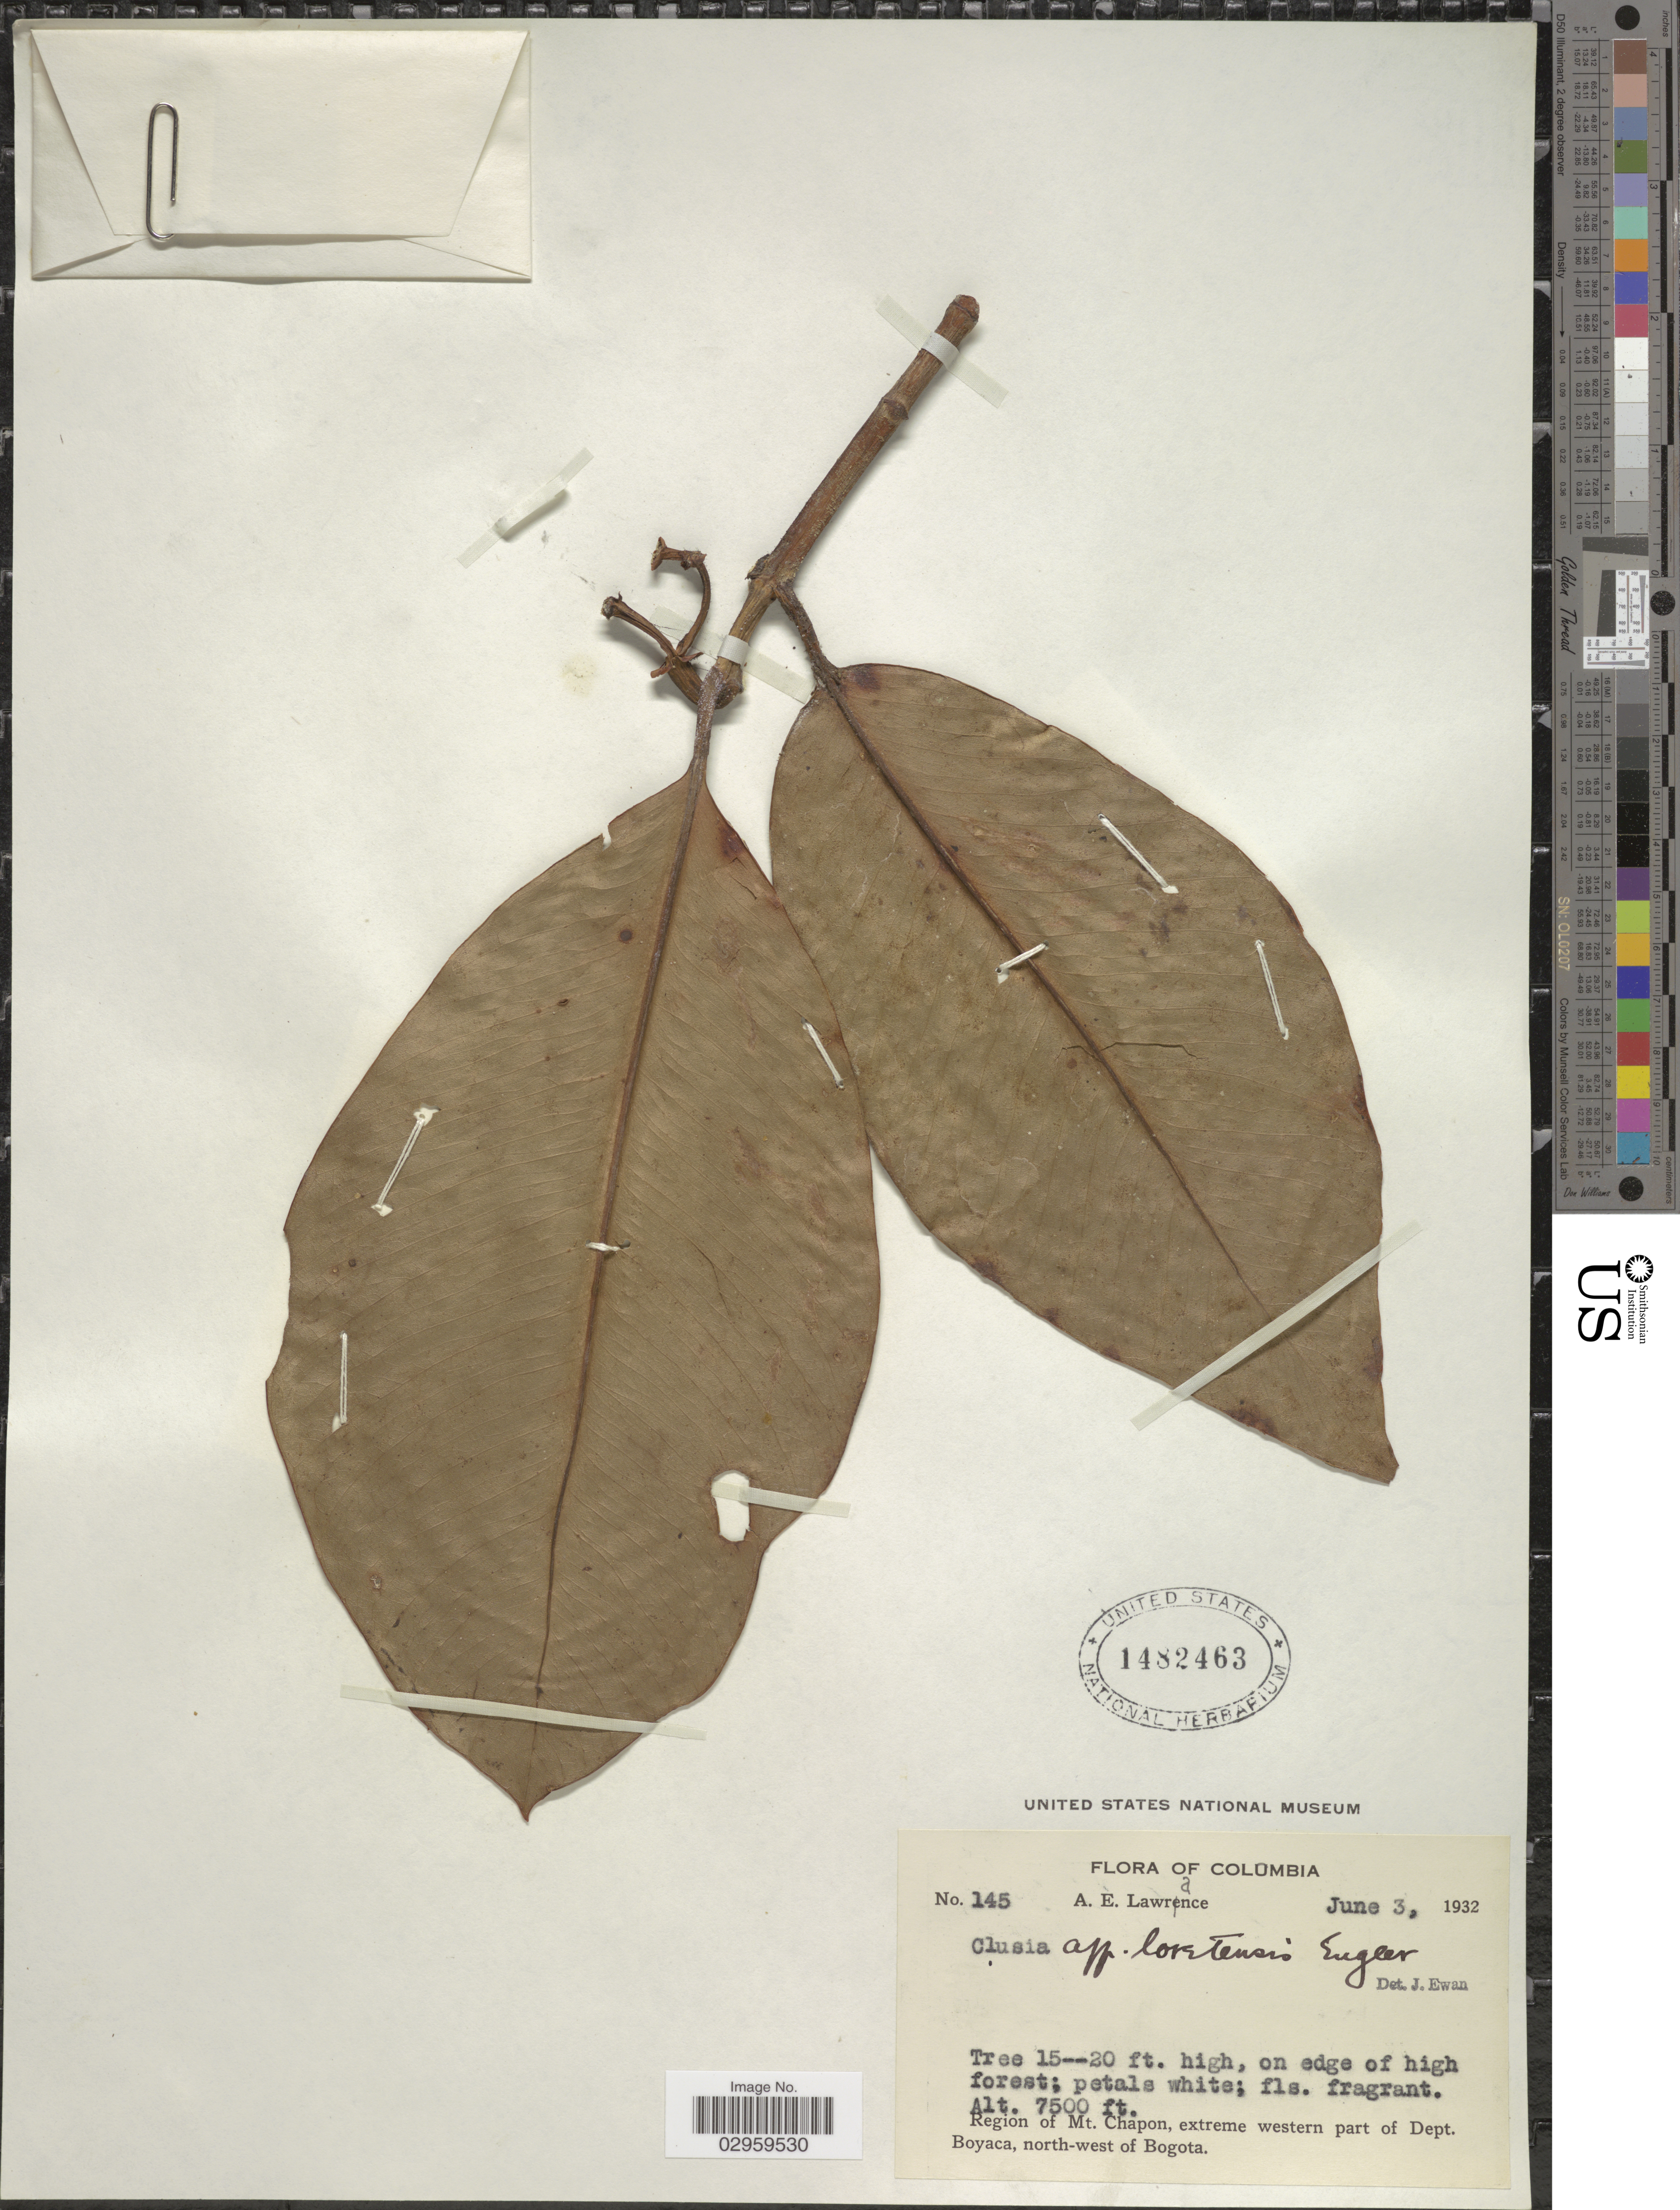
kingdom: Plantae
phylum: Tracheophyta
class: Magnoliopsida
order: Malpighiales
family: Clusiaceae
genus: Clusia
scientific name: Clusia loretensis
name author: Engl.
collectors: A. Lawrance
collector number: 145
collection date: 1932-06-03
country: Colombia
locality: Region of Mt. Chapon, extreme western part of Dept. Boyaca, north-west of Bogota.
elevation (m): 2286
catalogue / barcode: US 1482463